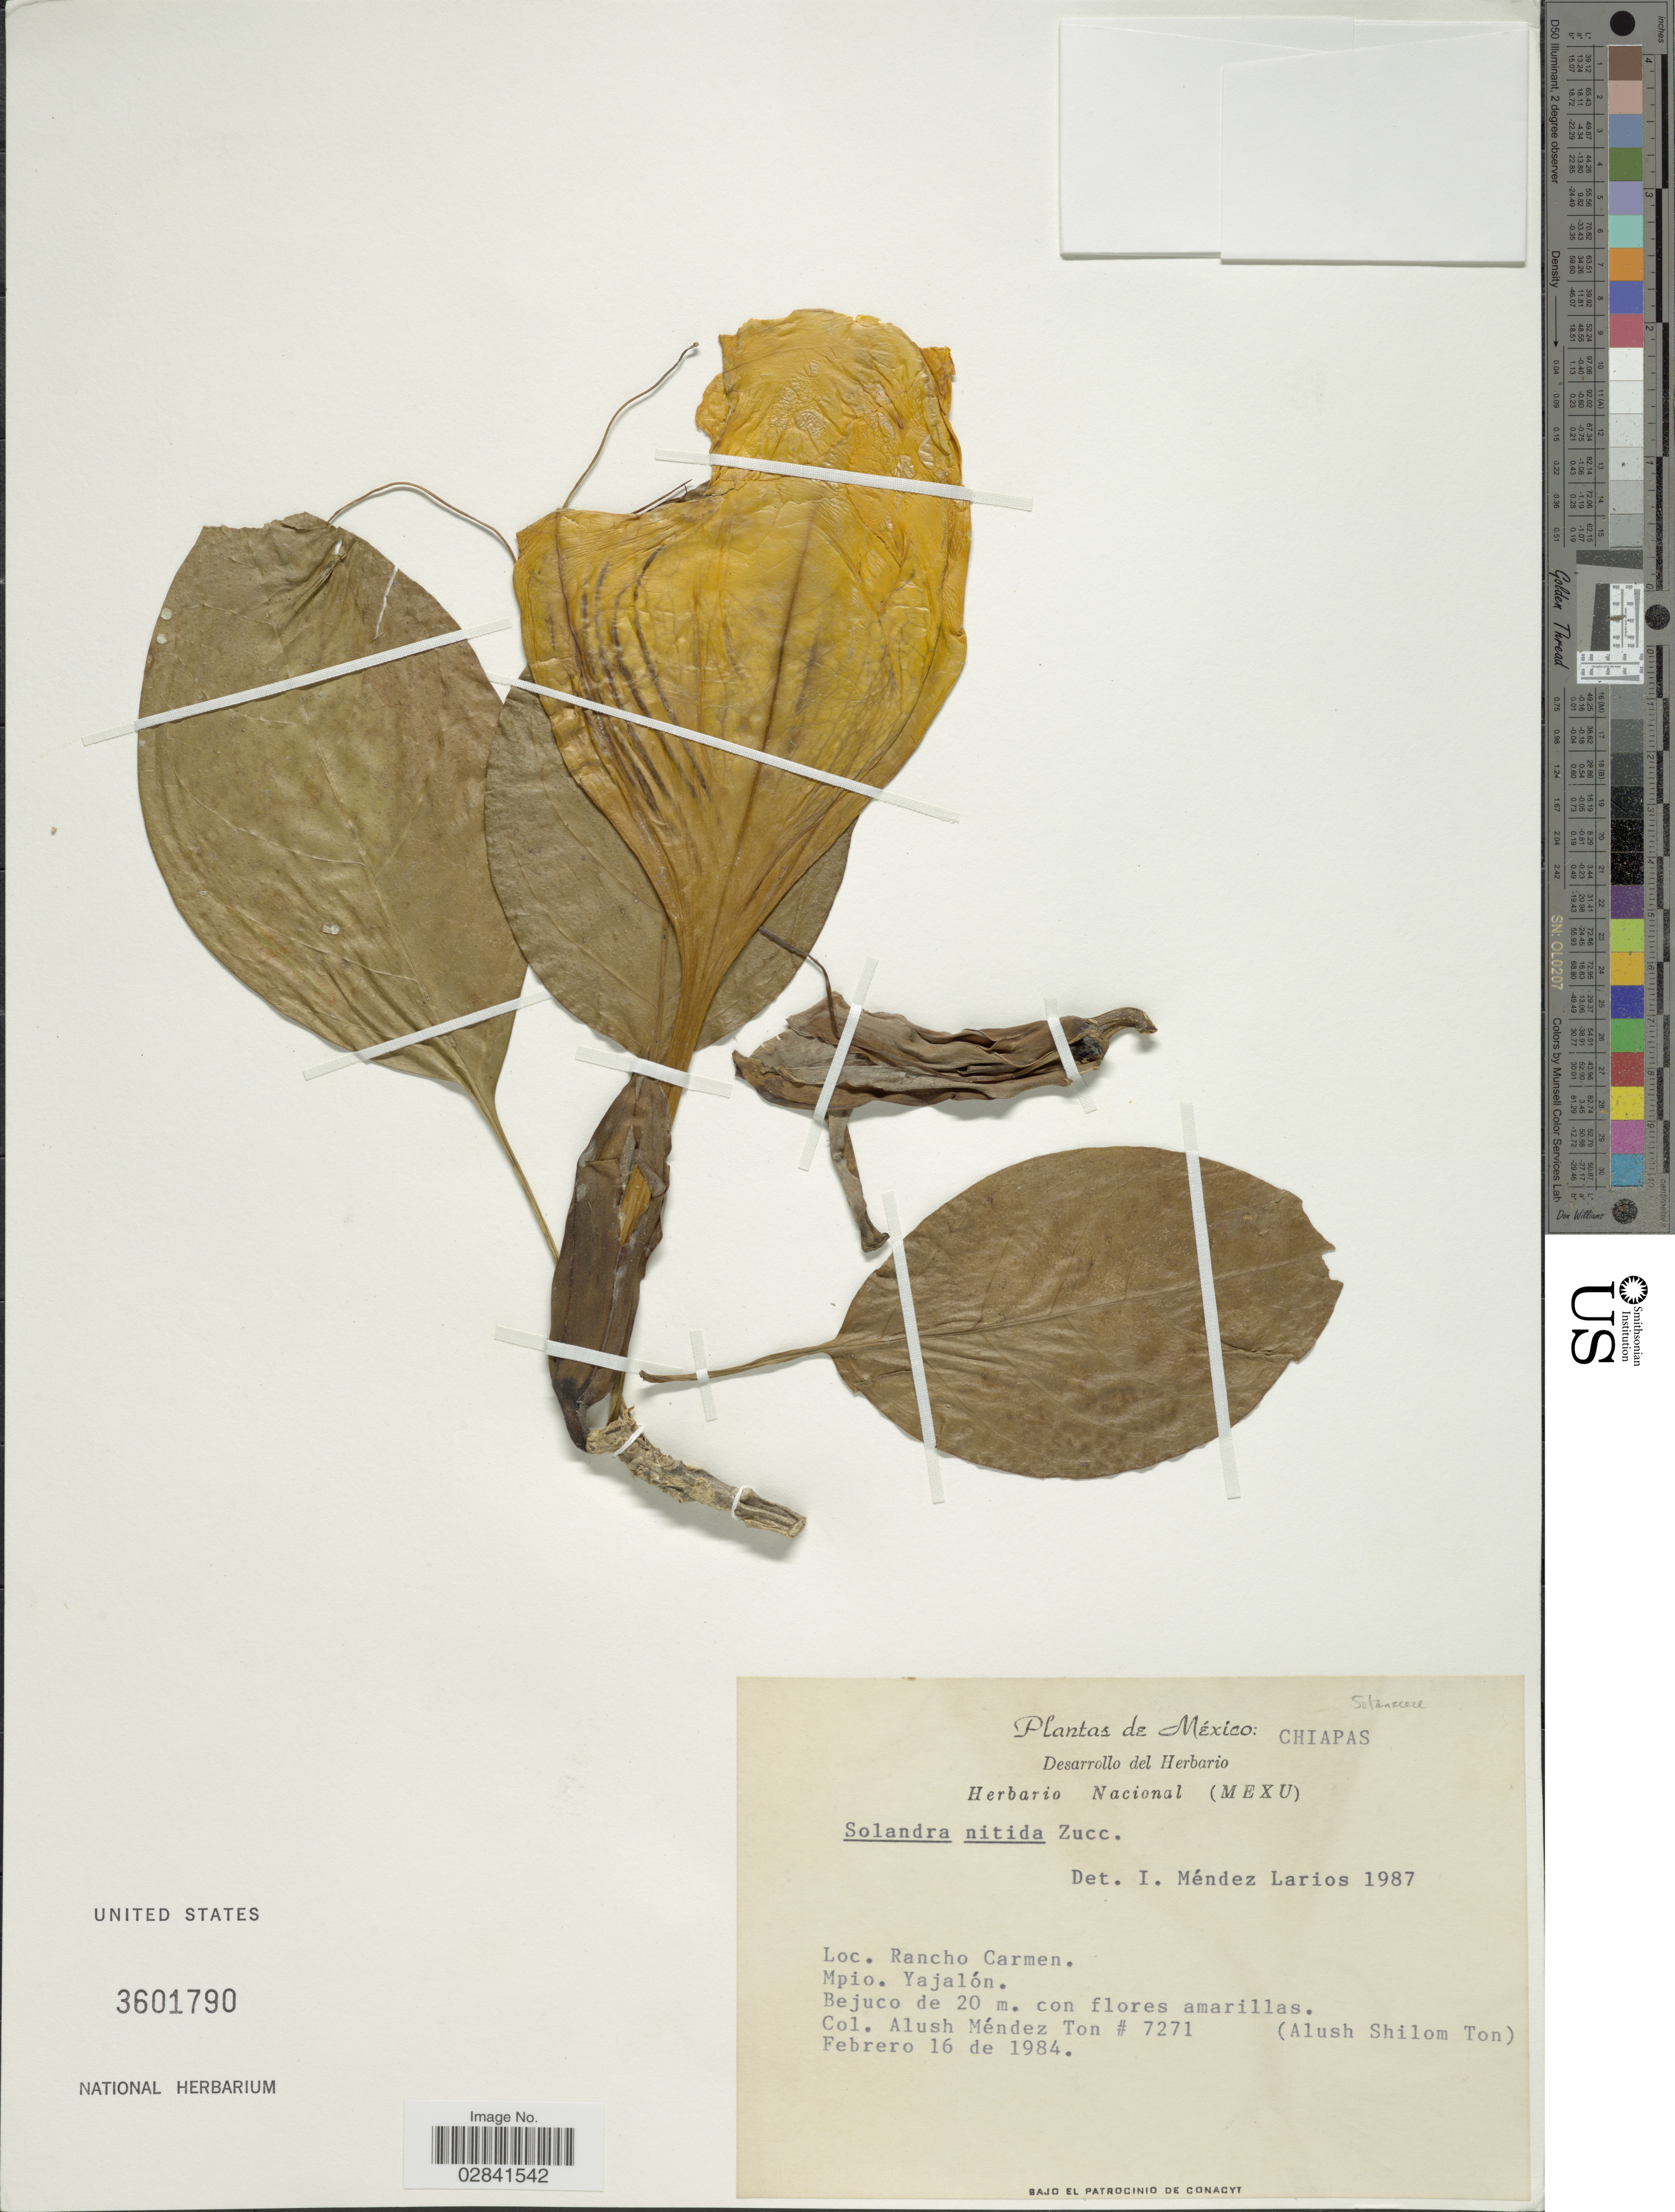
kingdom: Plantae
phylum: Tracheophyta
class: Magnoliopsida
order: Solanales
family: Solanaceae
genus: Solandra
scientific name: Solandra maxima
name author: (Sessé & Moc.) P.S. Green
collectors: A. Méndez Ton & A. S. Ton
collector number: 7271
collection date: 1984-02-16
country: Mexico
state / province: Chiapas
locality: Rancho Carmen. Mpio. Yajalón.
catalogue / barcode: US 3601790